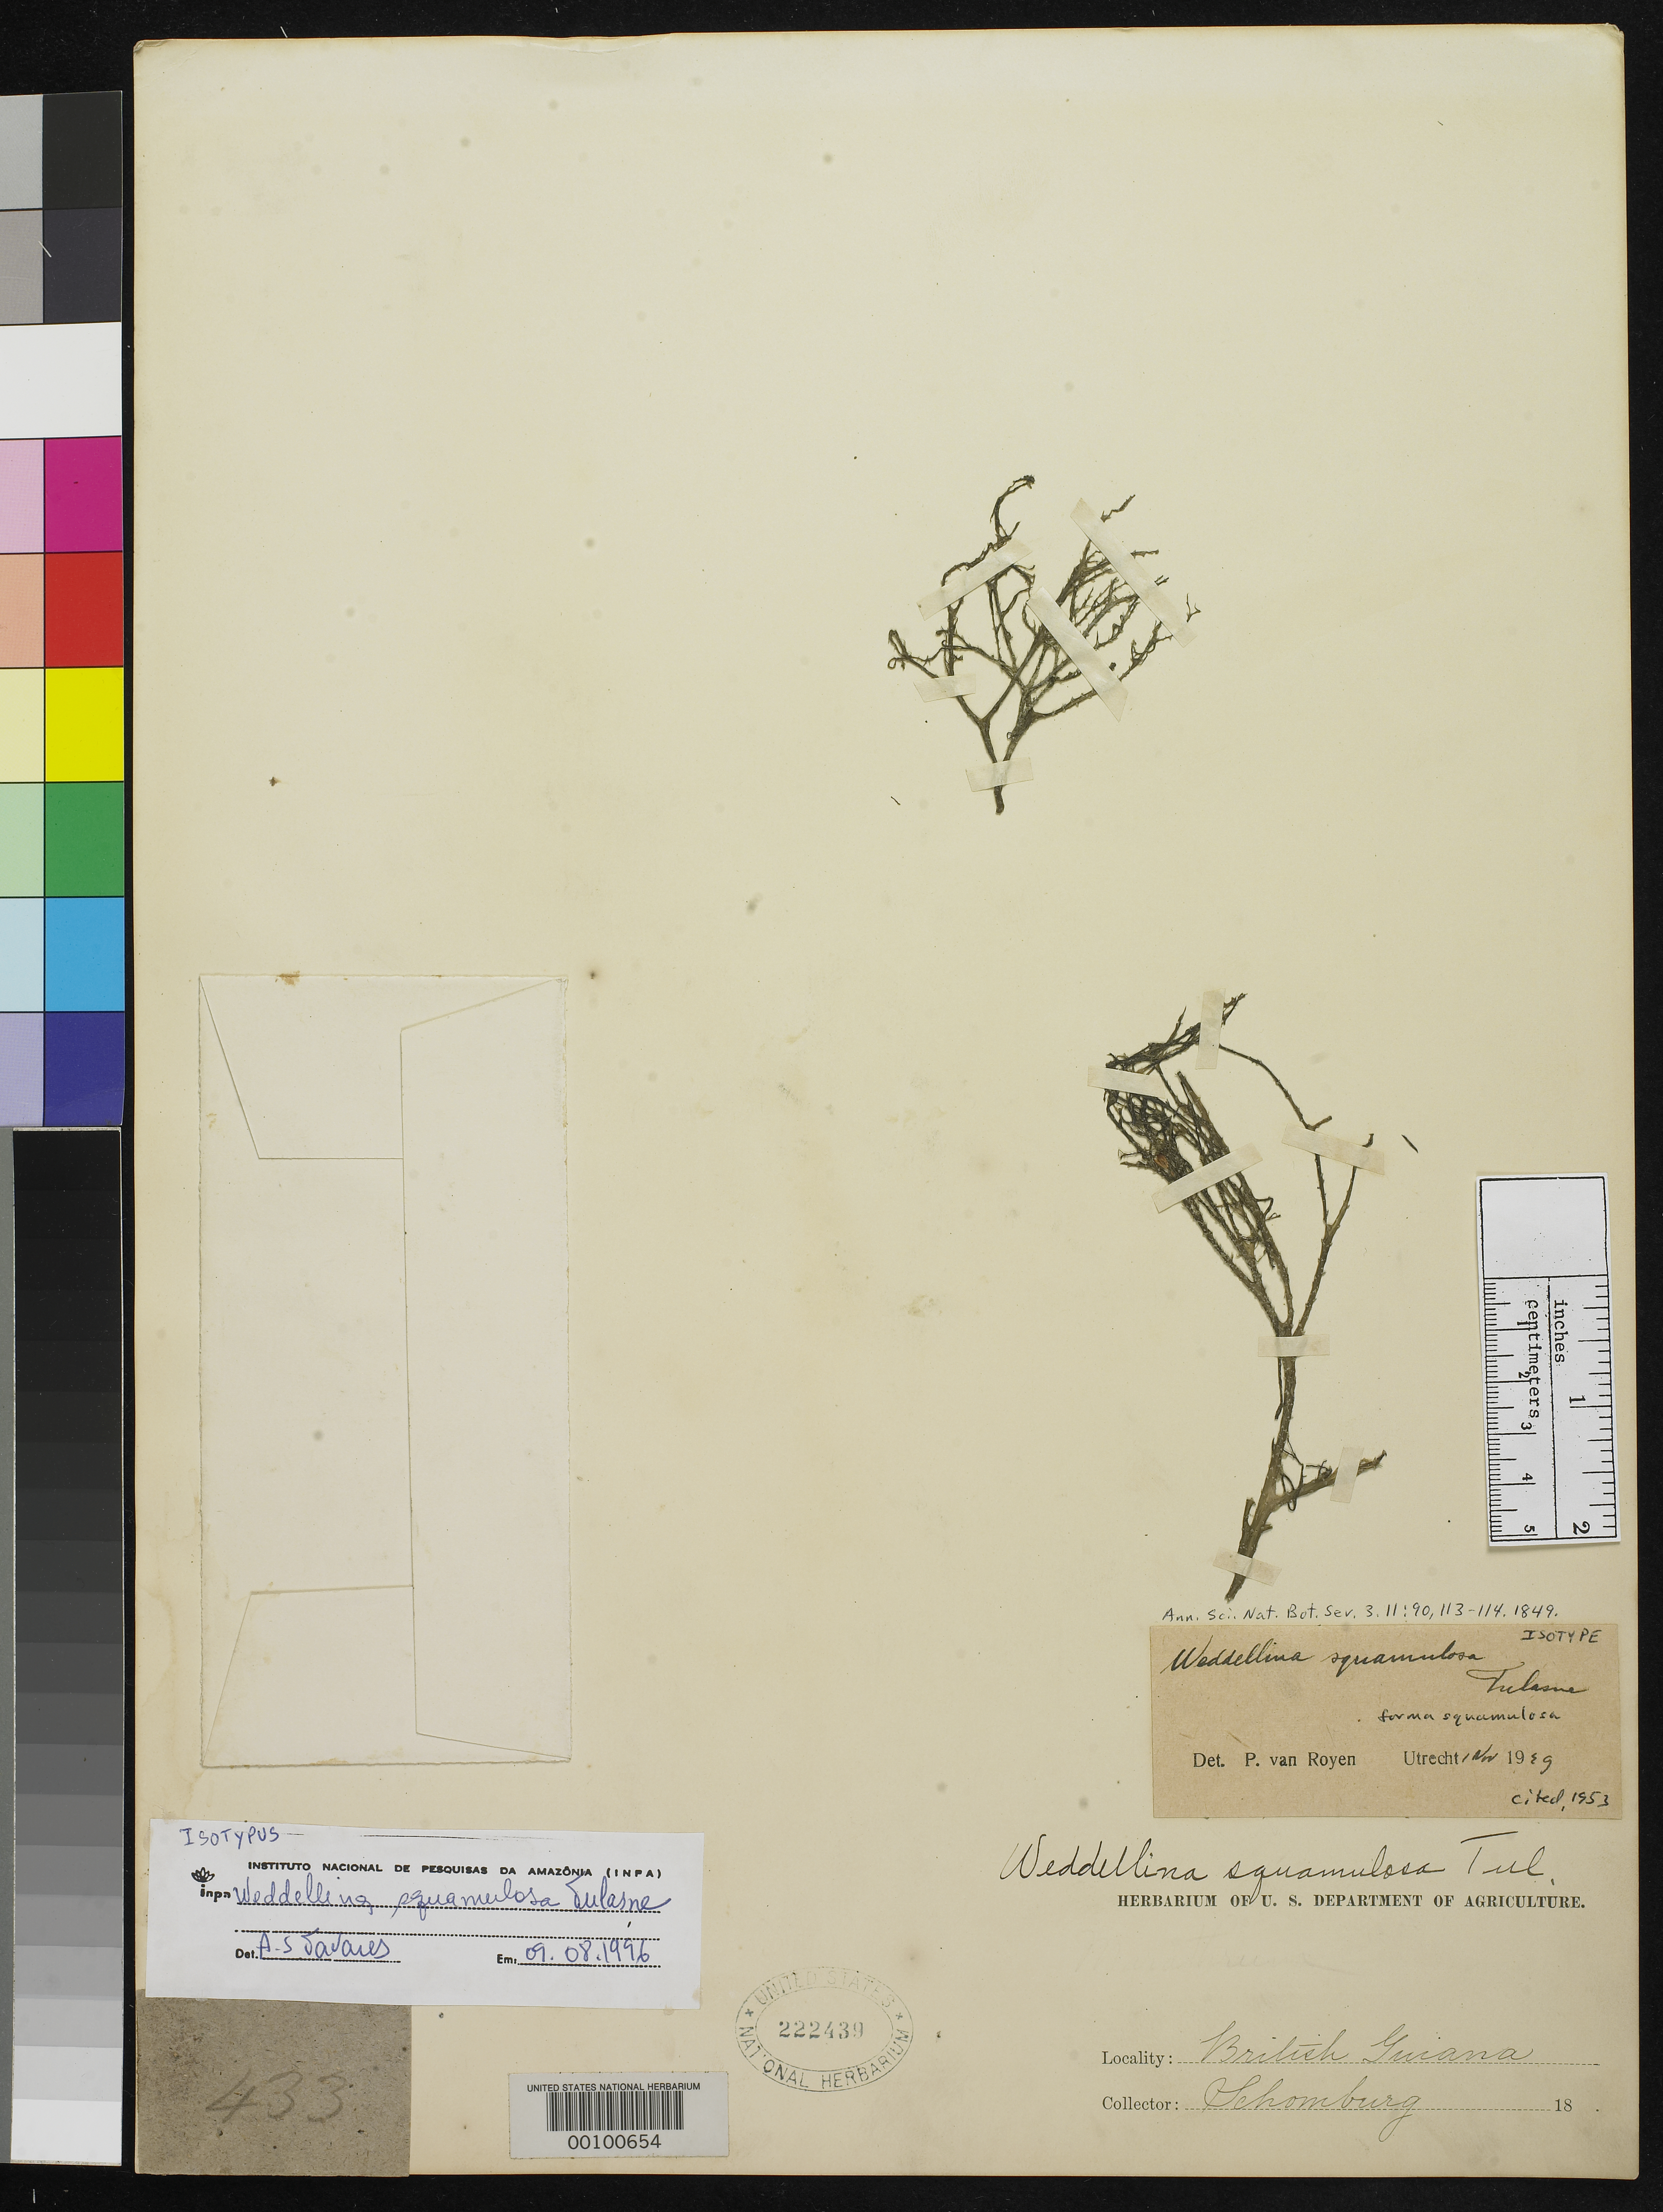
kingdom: Plantae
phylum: Tracheophyta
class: Magnoliopsida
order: Malpighiales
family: Podostemaceae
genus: Weddellina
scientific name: Weddellina squamulosa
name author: Tul.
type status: Isotype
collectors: R. H. Schomburgk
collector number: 433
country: Guyana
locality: British Guiana.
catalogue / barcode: US 222439